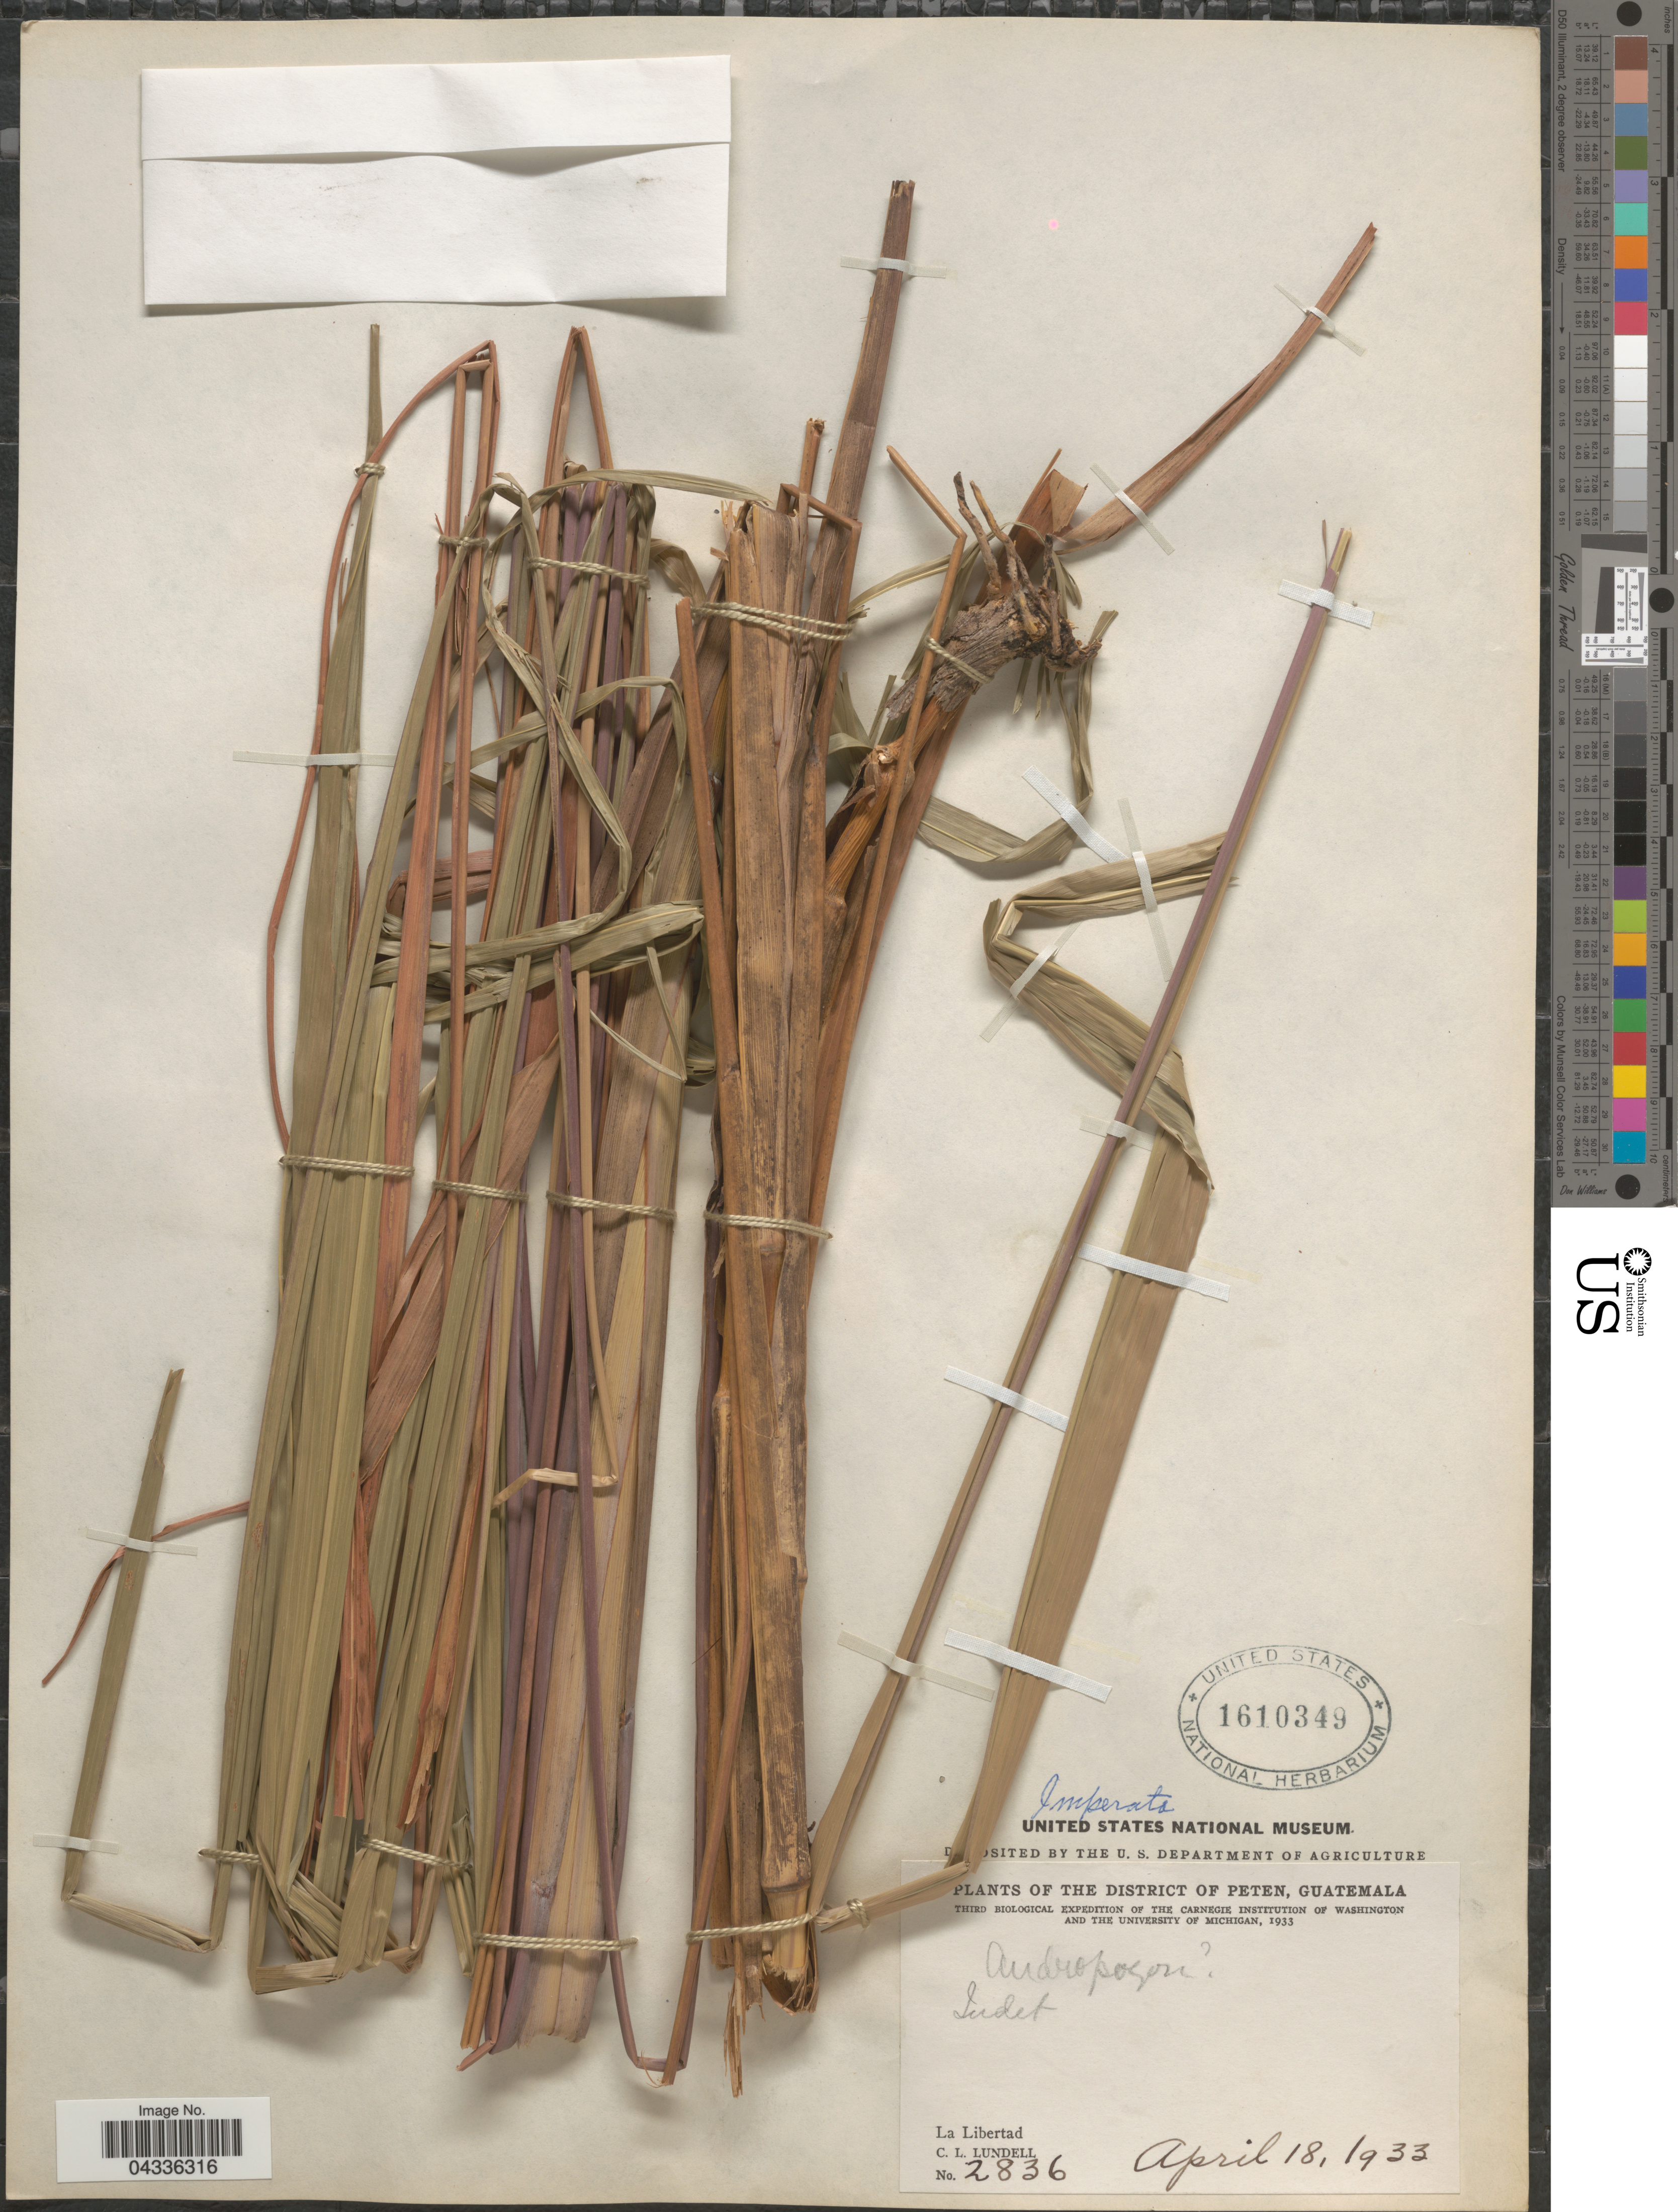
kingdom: Plantae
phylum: Tracheophyta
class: Liliopsida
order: Poales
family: Poaceae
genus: Imperata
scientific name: Imperata sp.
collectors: C. L. Lundell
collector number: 2836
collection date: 1933-04-18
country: Guatemala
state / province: El Peten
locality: The District of Peten. Third Biological Expedition of the Carnegie Institution of Washington and the University of Michigan, 1933. La Libertad.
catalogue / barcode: US 1610349